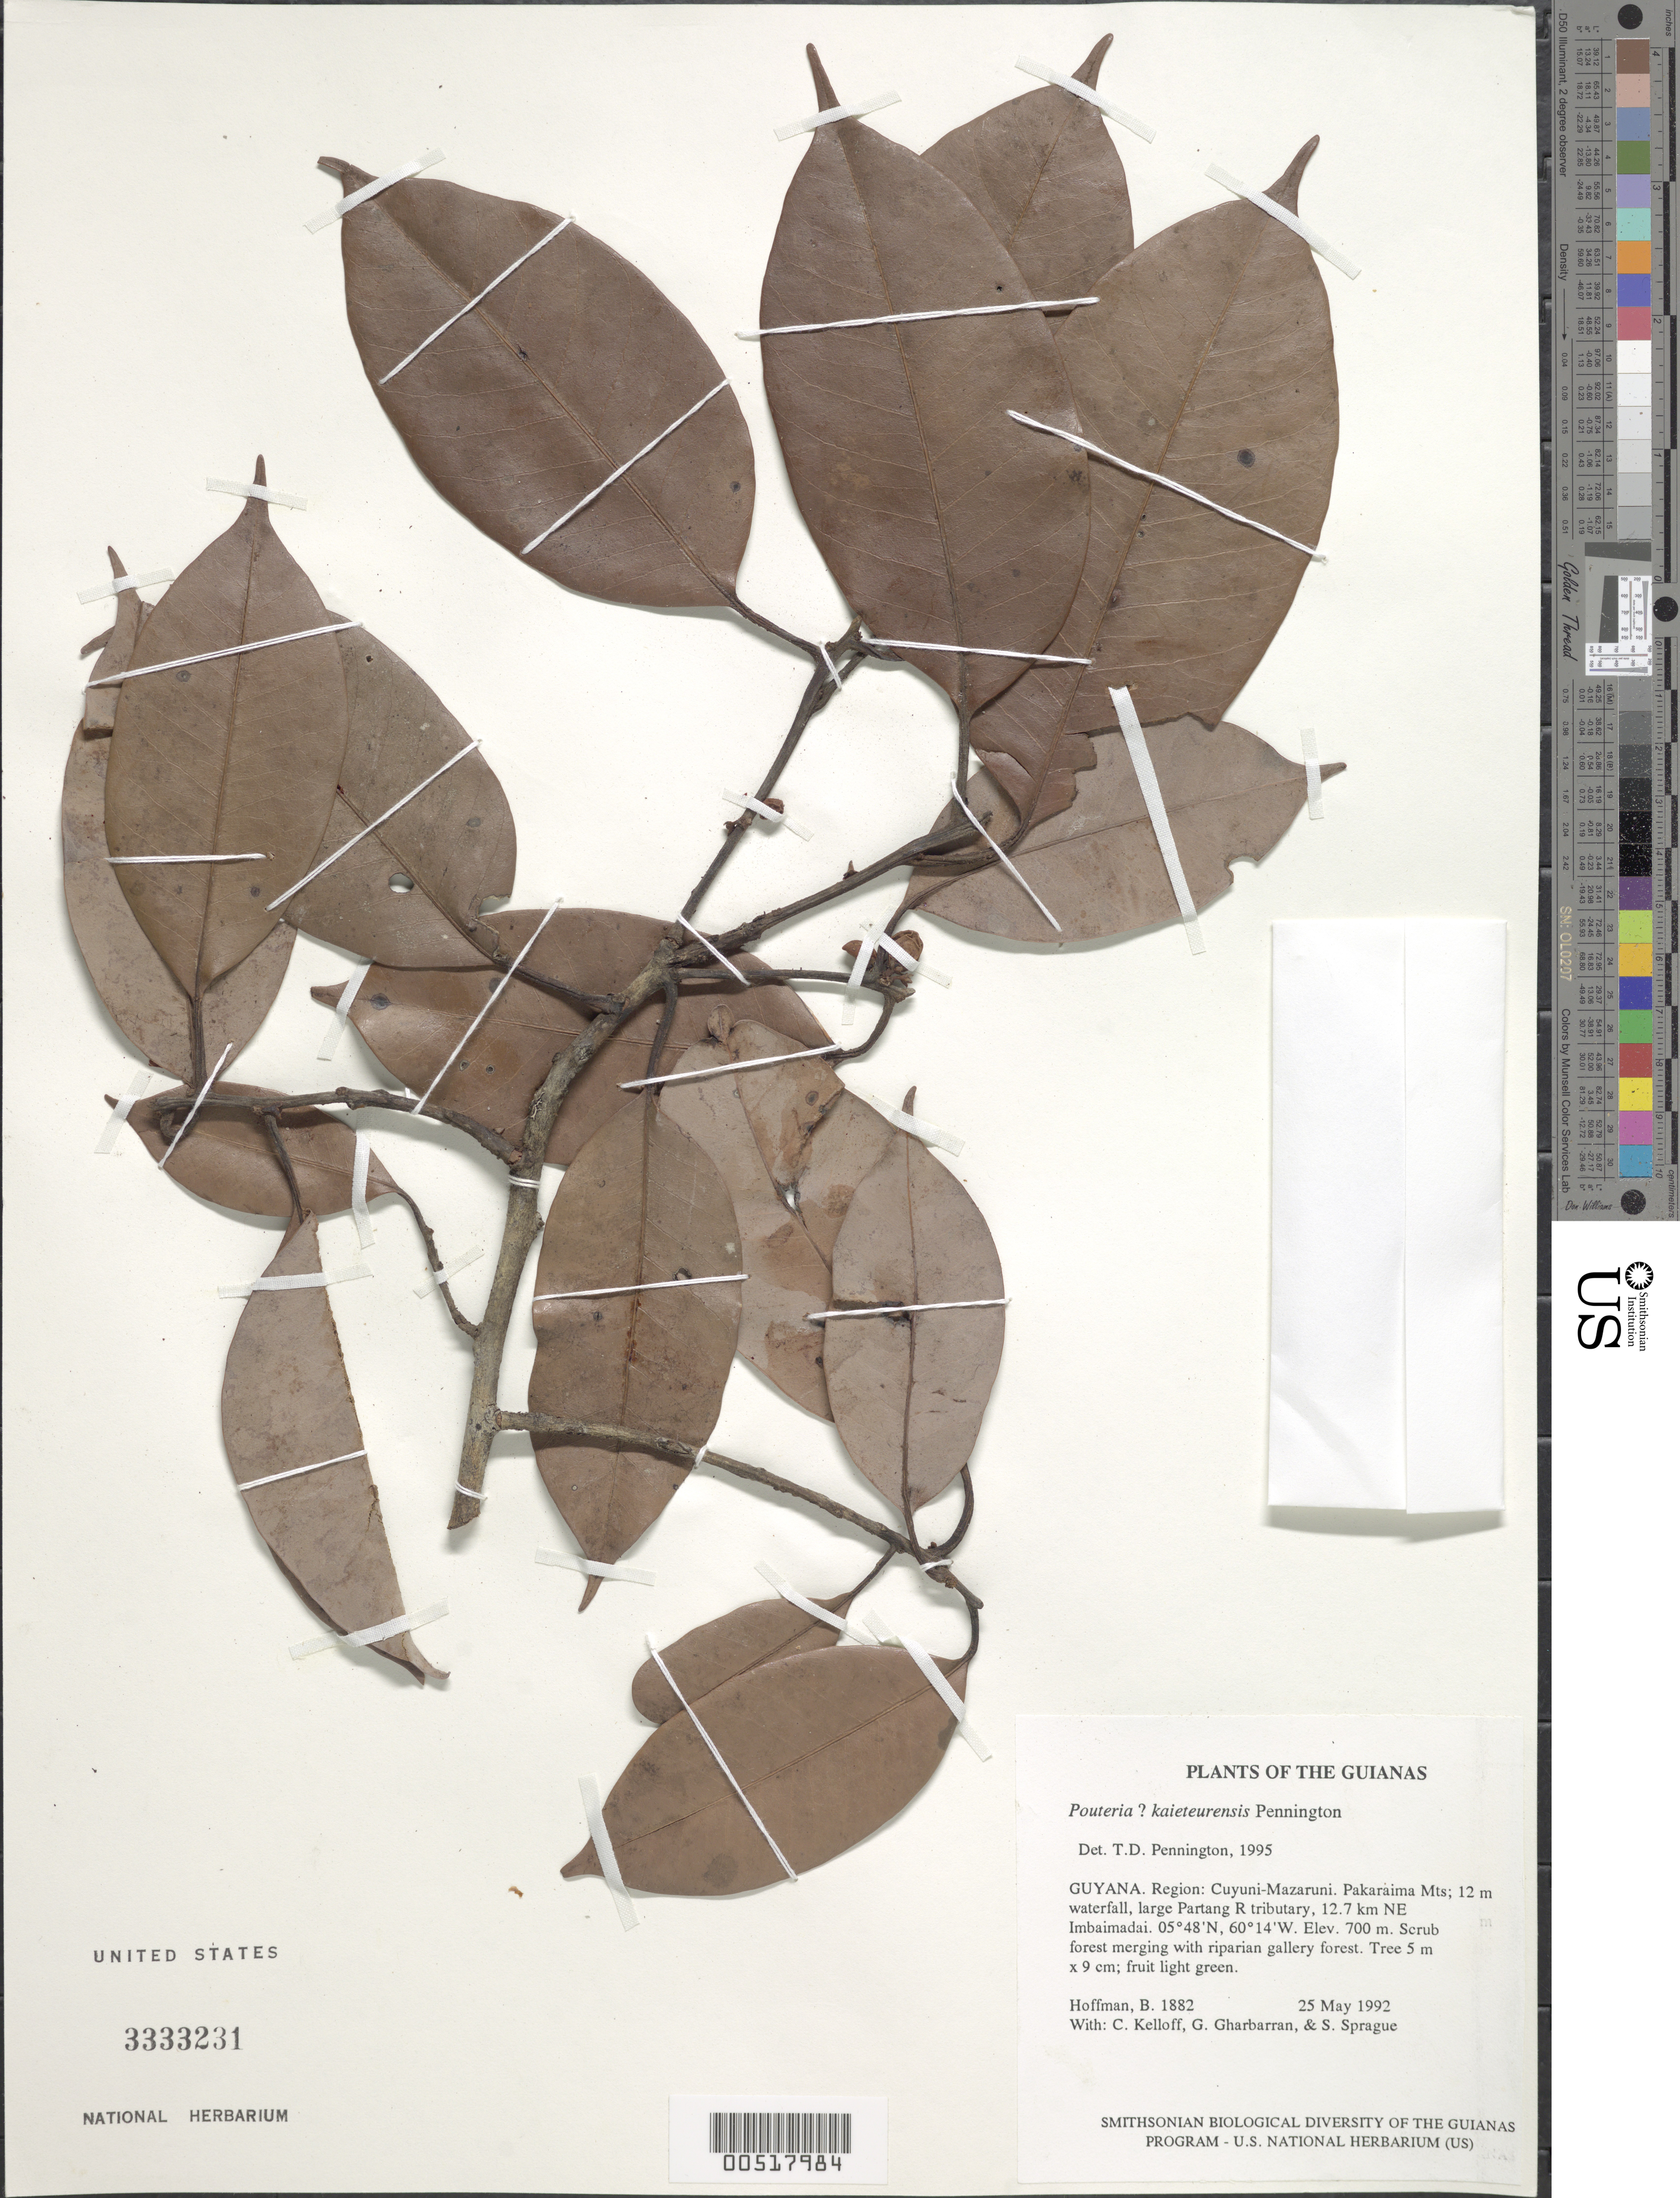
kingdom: Plantae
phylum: Tracheophyta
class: Magnoliopsida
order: Ericales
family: Sapotaceae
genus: Pouteria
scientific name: Pouteria kaieteurensis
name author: T.D. Penn.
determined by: Pennington, T. D., (K)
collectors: B. Hoffman, C. L. Kelloff, G. Gharbarran & S. Sprague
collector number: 1882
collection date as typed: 25 May 1992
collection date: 1992-05-25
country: Guyana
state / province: Cuyuni-Mazaruni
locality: Pakaraima Mts; 12 m waterfall, large Partang River tributary, 12.7 km NE of Imbaimadai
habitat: Scrub forest merging with riparian gallery forest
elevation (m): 700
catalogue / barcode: US 3333231